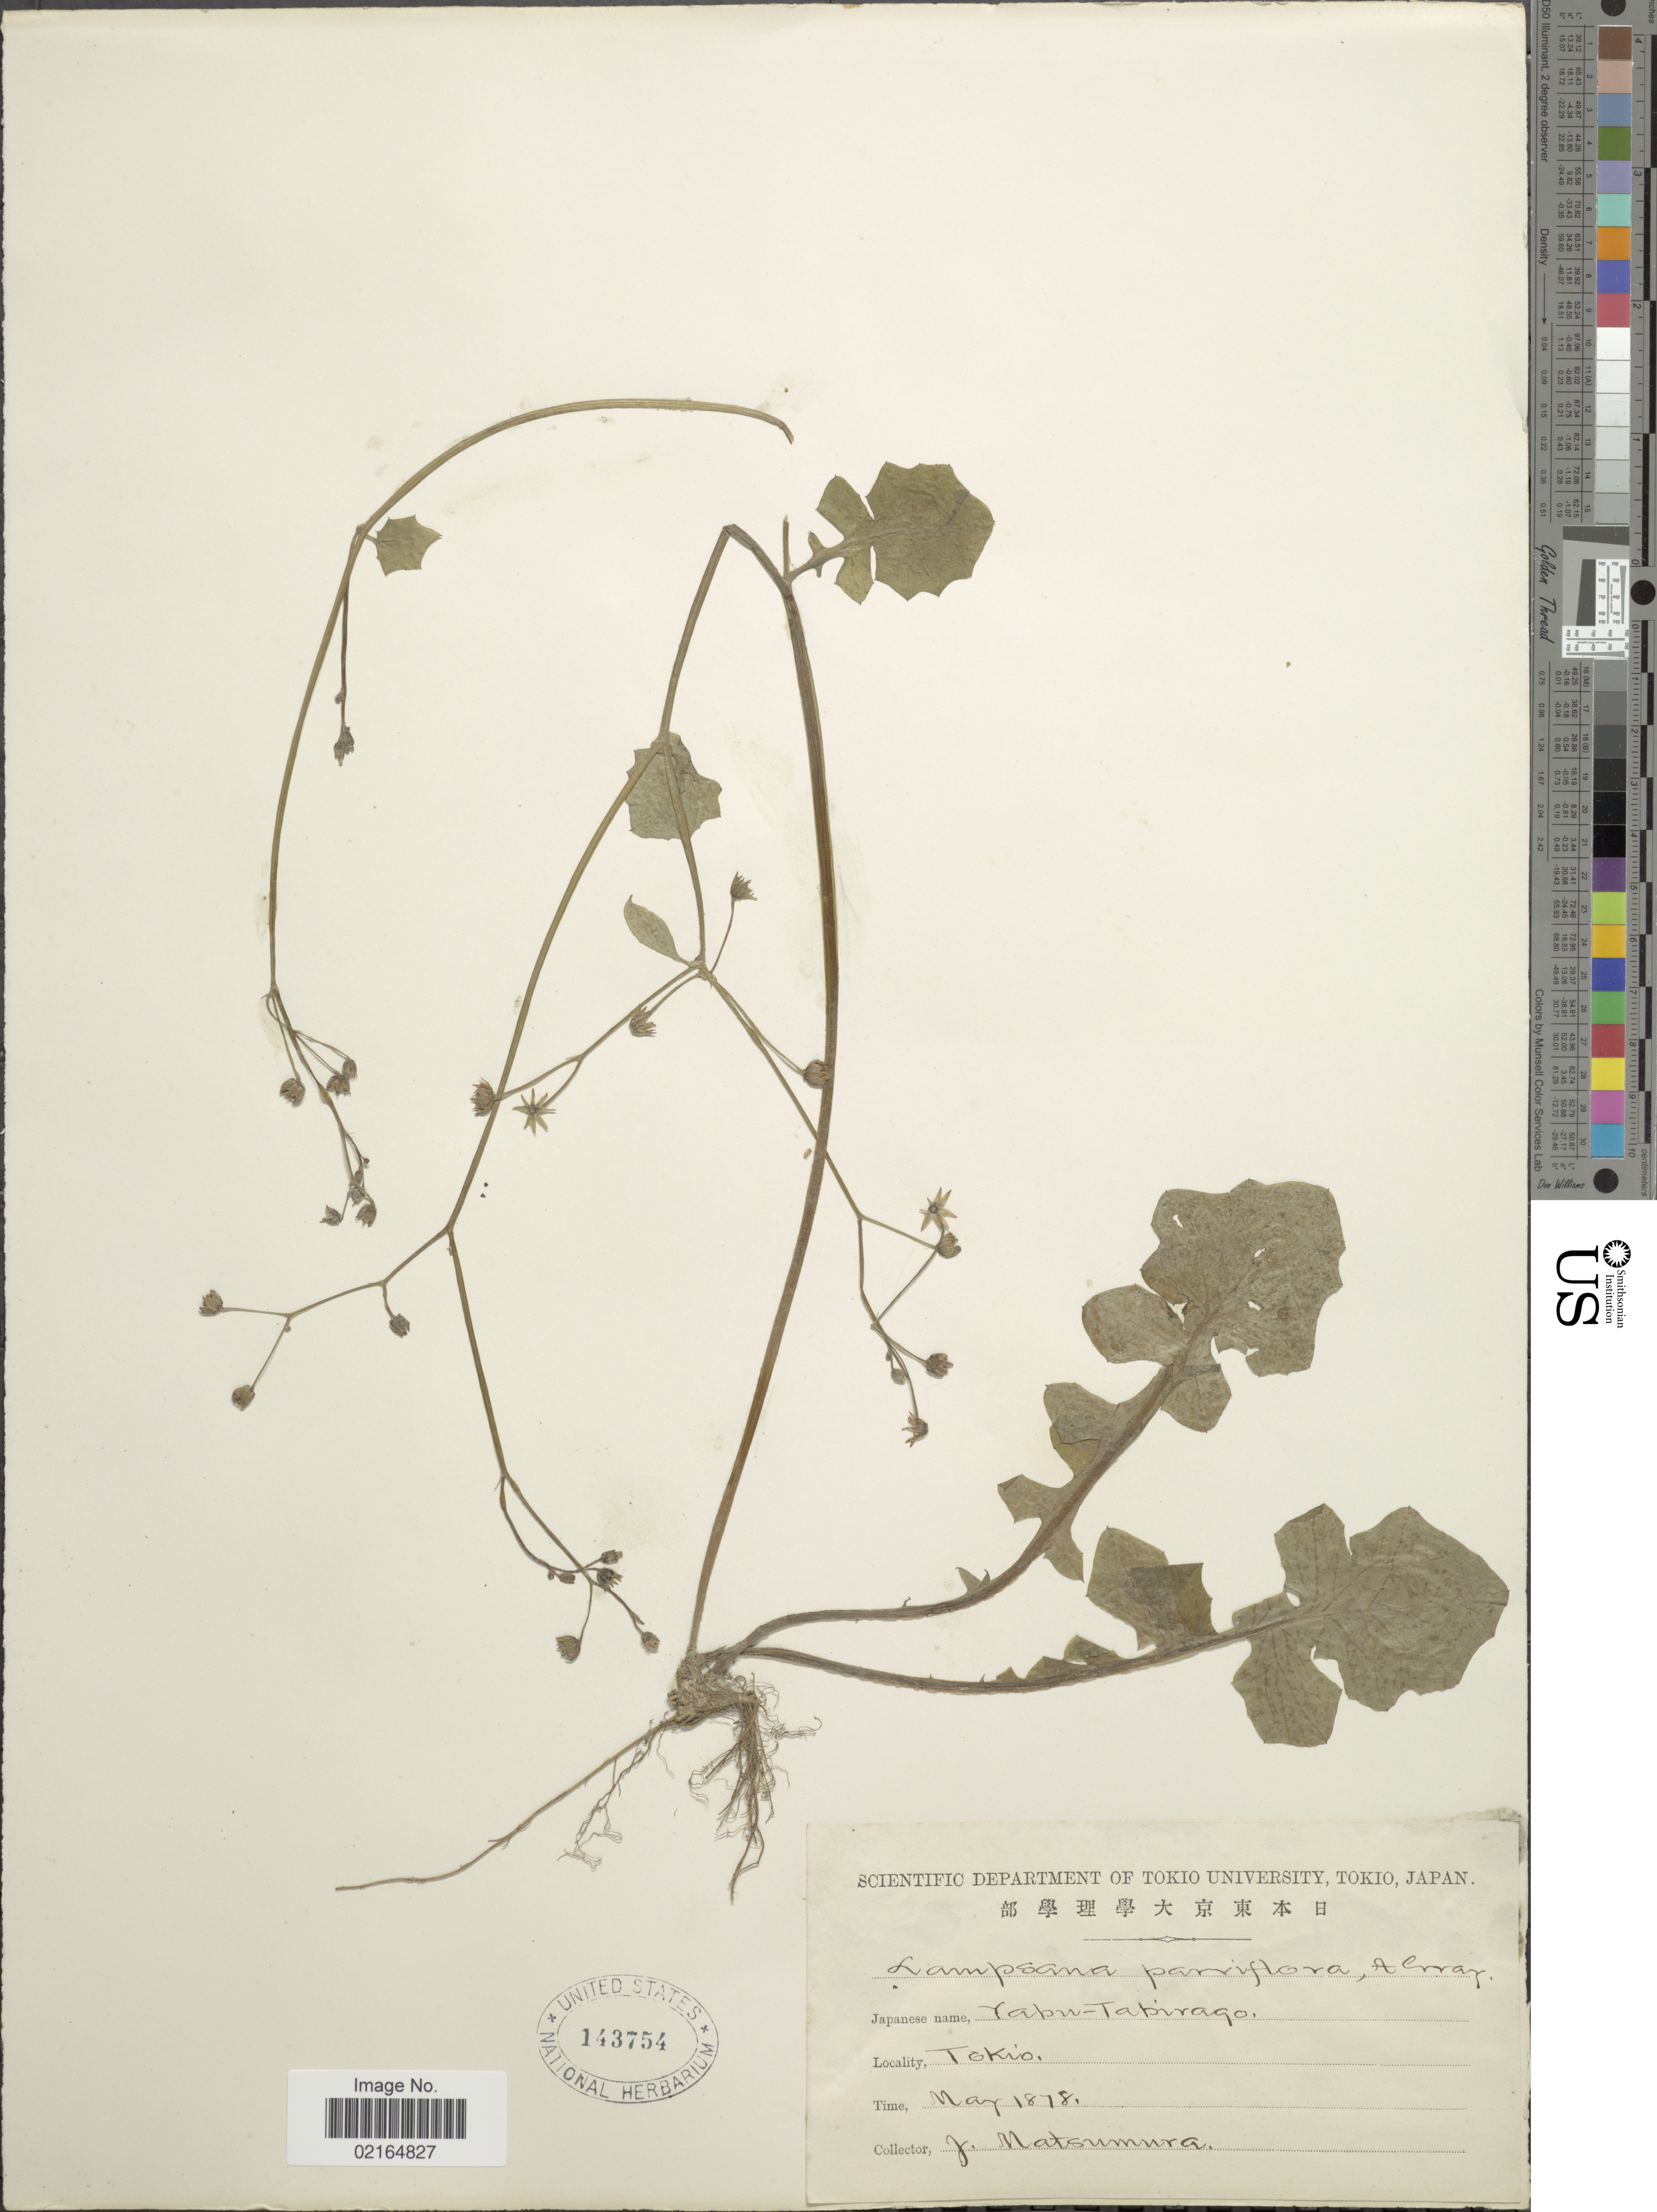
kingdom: Plantae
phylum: Tracheophyta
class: Magnoliopsida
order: Asterales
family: Asteraceae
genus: Lapsanastrum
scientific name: Lapsanastrum humile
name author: (Thunb.) Pak & K. Bremer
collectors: J. Matsumura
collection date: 1878-05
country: Japan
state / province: Tokyo, Federal City of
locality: Tokio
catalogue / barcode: US 143754